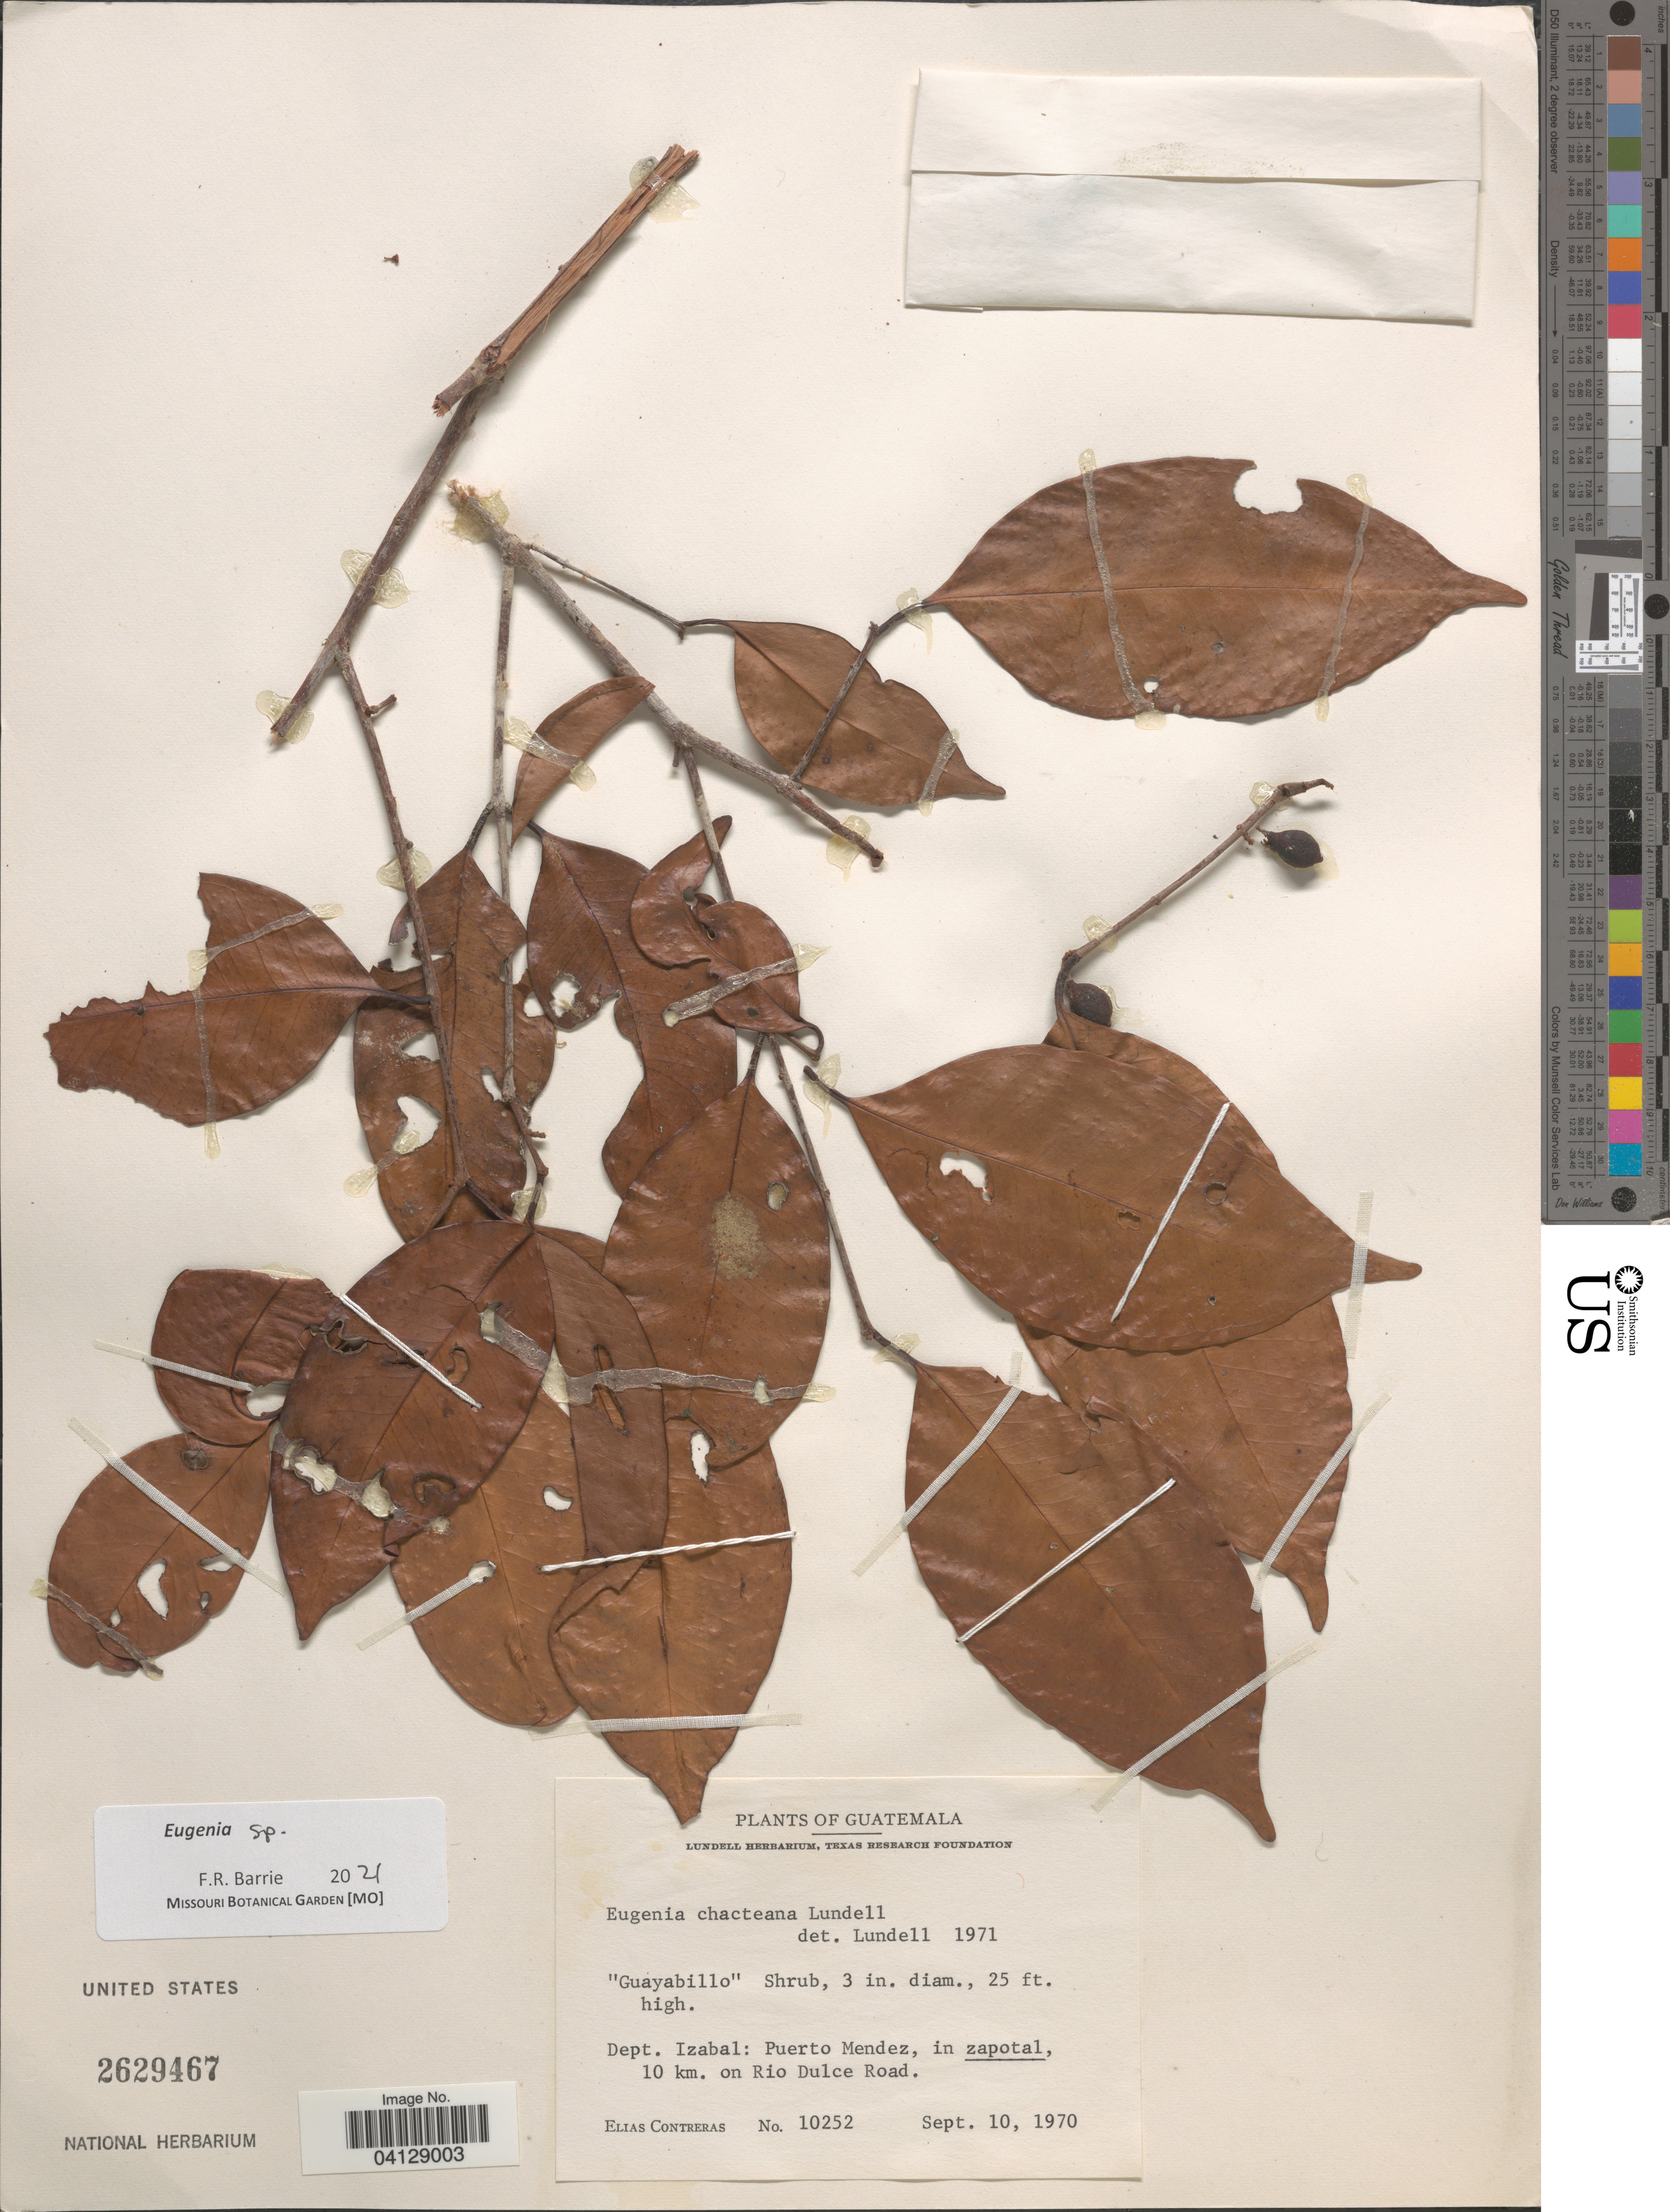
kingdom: Plantae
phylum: Tracheophyta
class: Magnoliopsida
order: Myrtales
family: Myrtaceae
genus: Eugenia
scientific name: Eugenia sp.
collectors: E. Contreras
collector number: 10252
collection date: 1970-09-10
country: Guatemala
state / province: Izabal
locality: Guyabillo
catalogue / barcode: US 2629467